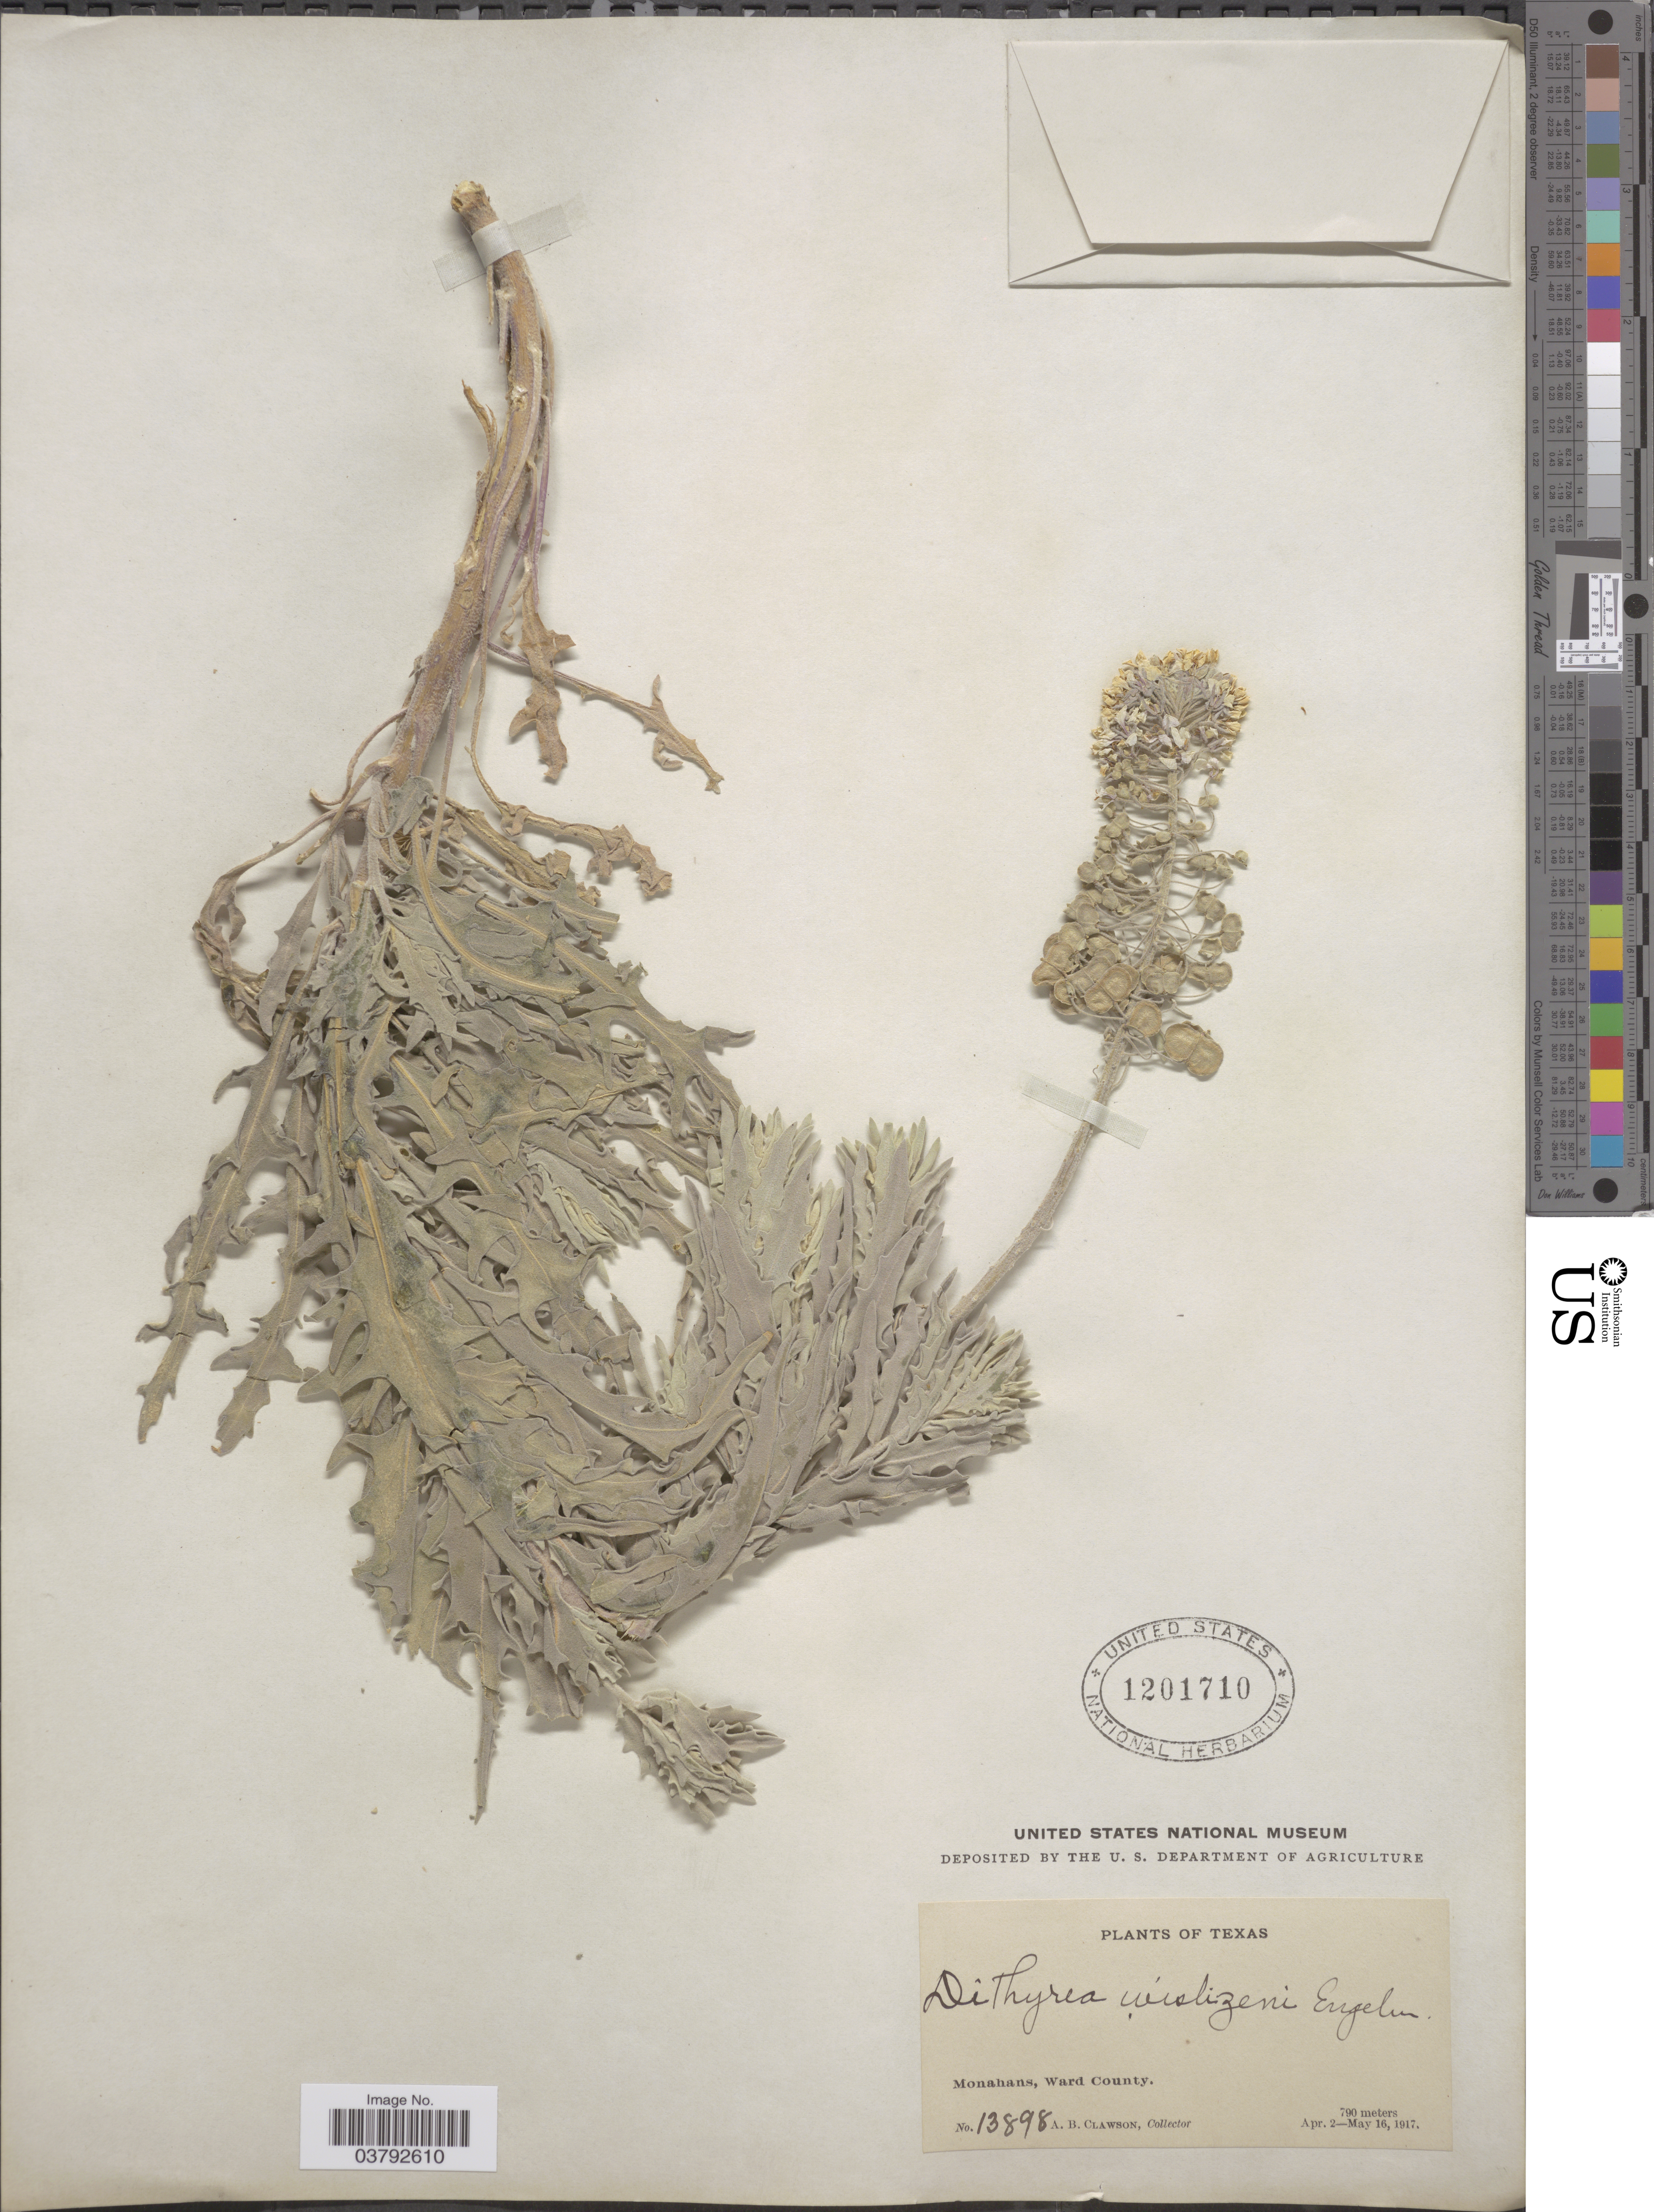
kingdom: Plantae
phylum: Tracheophyta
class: Magnoliopsida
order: Brassicales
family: Brassicaceae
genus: Dithyrea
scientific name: Dithyrea wislizeni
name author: Engelm.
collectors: A. Clawson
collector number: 13898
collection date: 1917-04-02/1917-05-16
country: United States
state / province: Texas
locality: Monahans, Ward County.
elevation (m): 790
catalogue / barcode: US 1201710